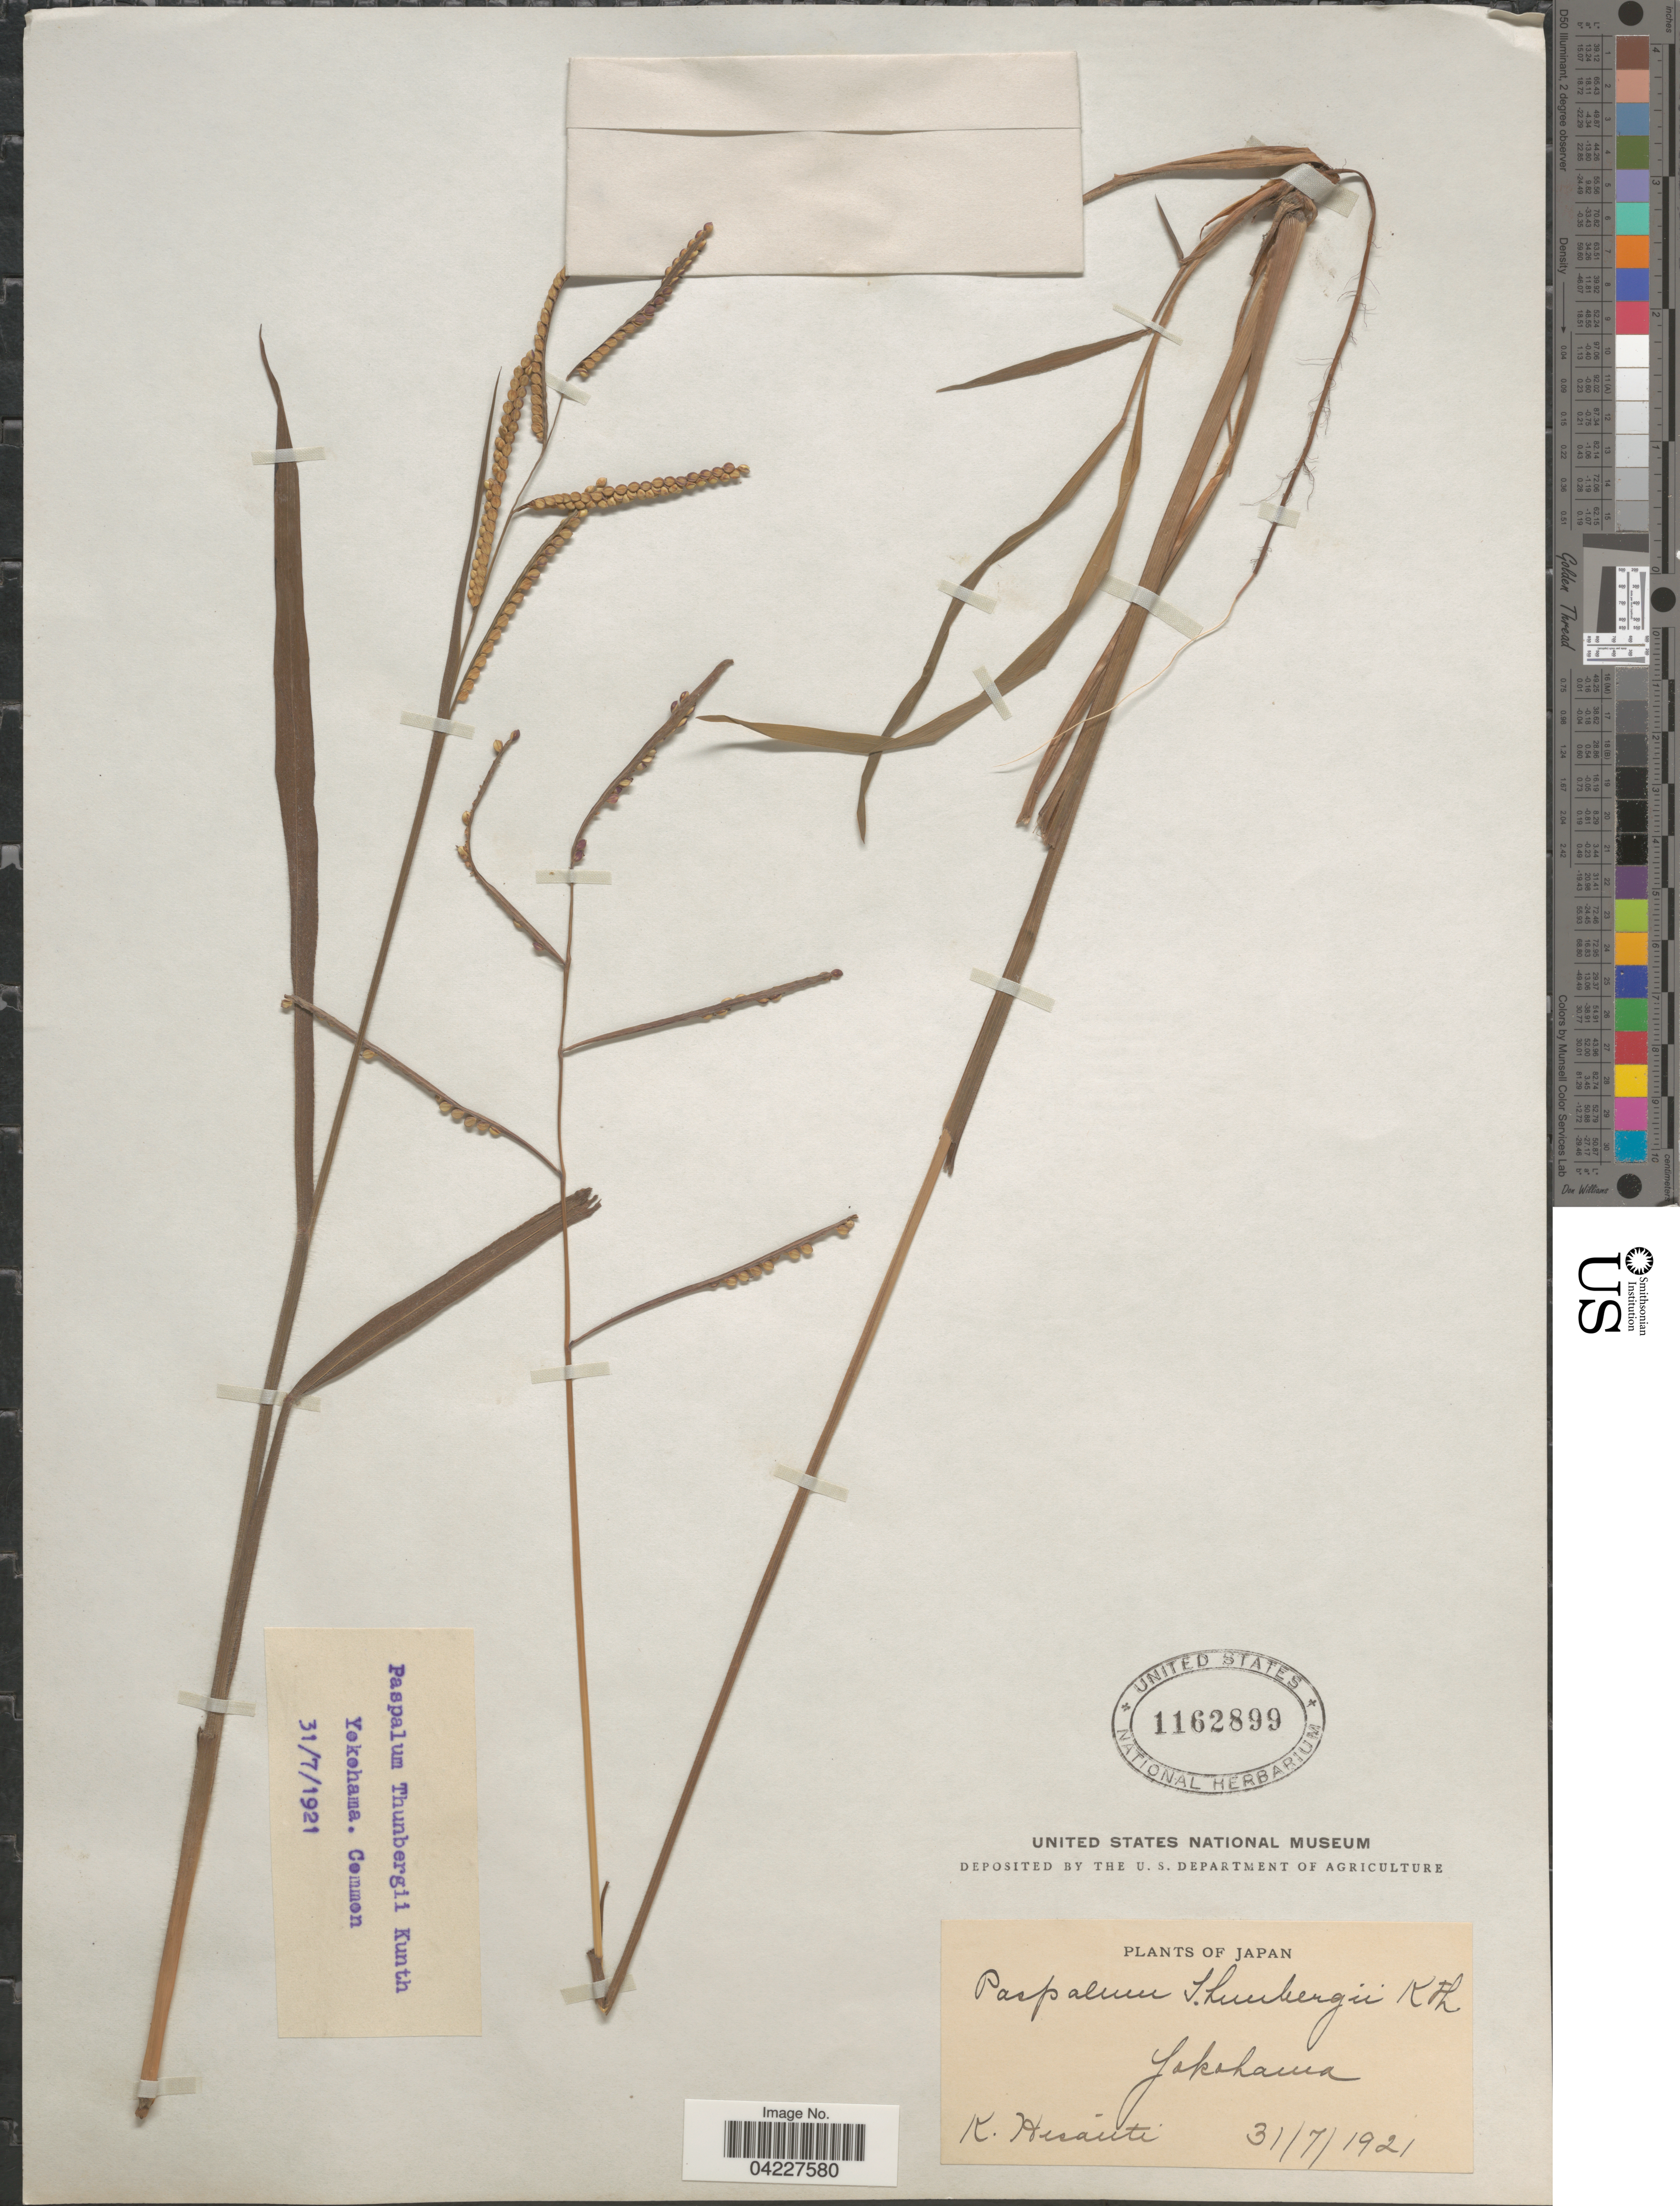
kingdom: Plantae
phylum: Tracheophyta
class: Liliopsida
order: Poales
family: Poaceae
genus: Paspalum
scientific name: Paspalum thunbergii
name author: Kunth ex Steud.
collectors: K. Hisauti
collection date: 1921-07-31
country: Japan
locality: Yokohama.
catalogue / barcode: US 1162899